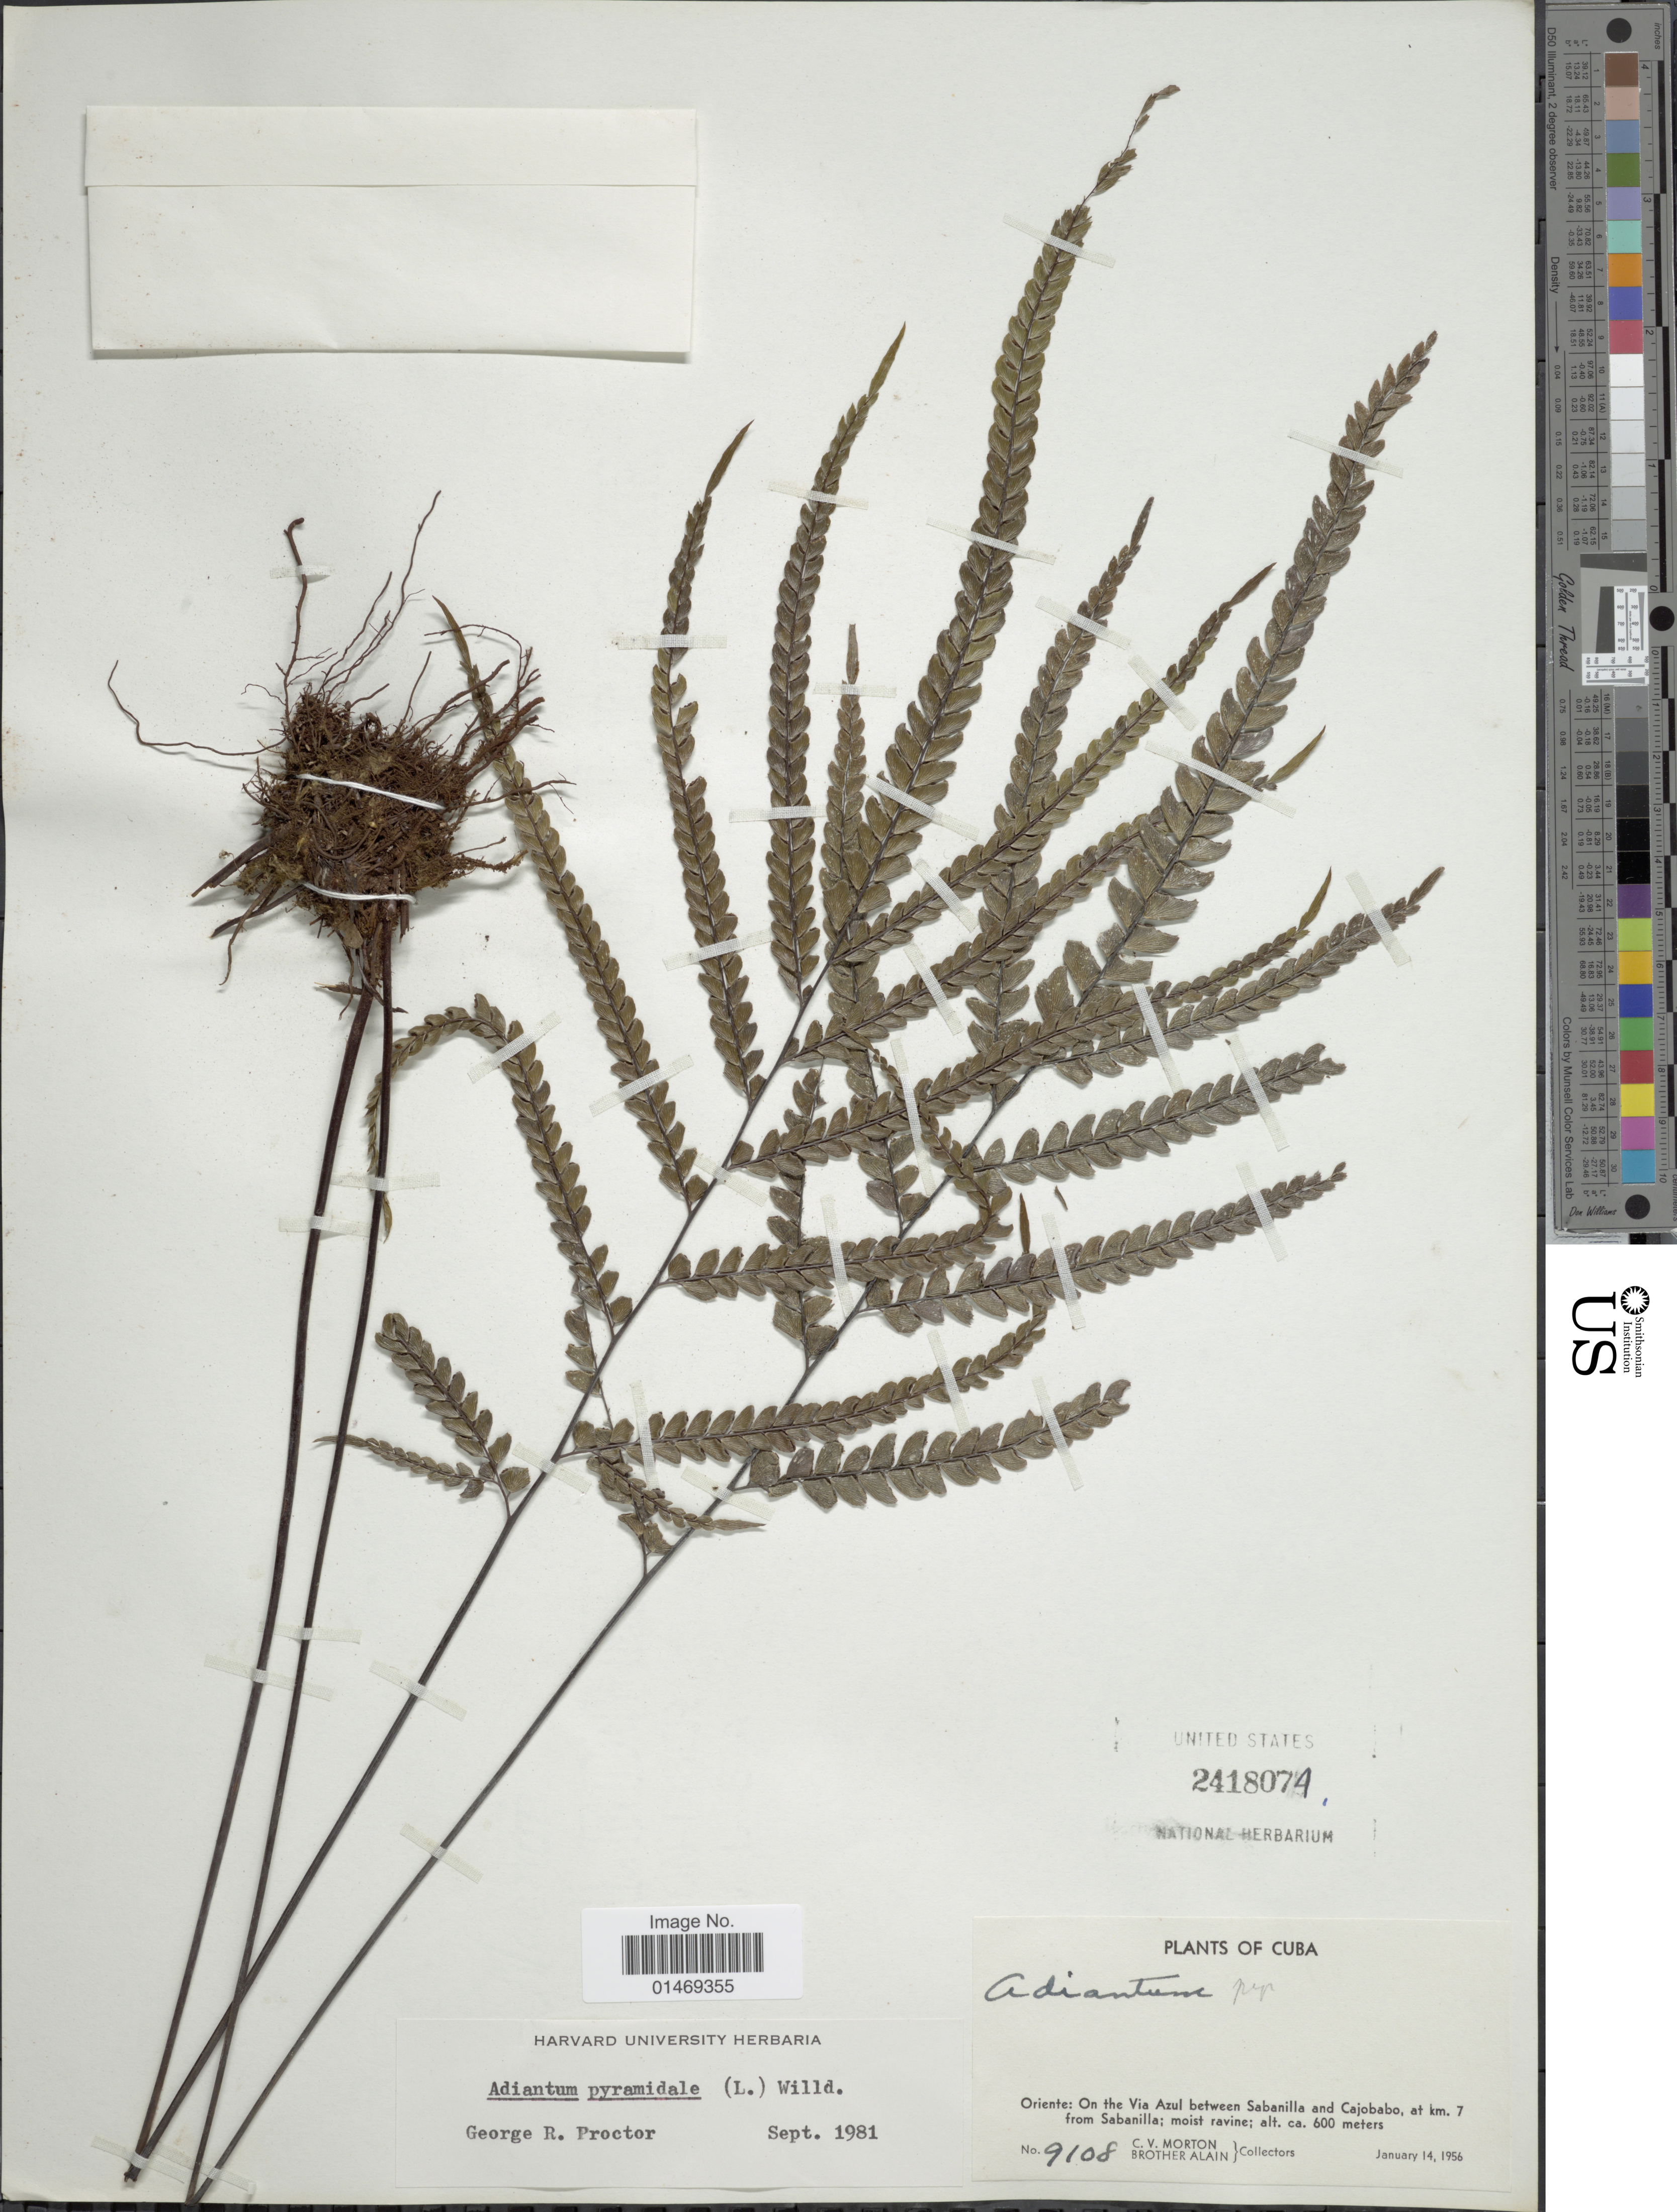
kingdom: Plantae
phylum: Tracheophyta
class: Polypodiopsida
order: Polypodiales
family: Pteridaceae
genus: Adiantum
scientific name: Adiantum pyramidale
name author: (L.) Willd.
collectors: C. V. Morton & Bro. Alain - DO NOT USE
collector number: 9108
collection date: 1956-01-14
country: Cuba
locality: On the Via Azul between Sabanilla and Cajobabo, at km. 7 from Sabanilla ; moist ravine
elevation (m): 600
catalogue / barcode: US 2418074